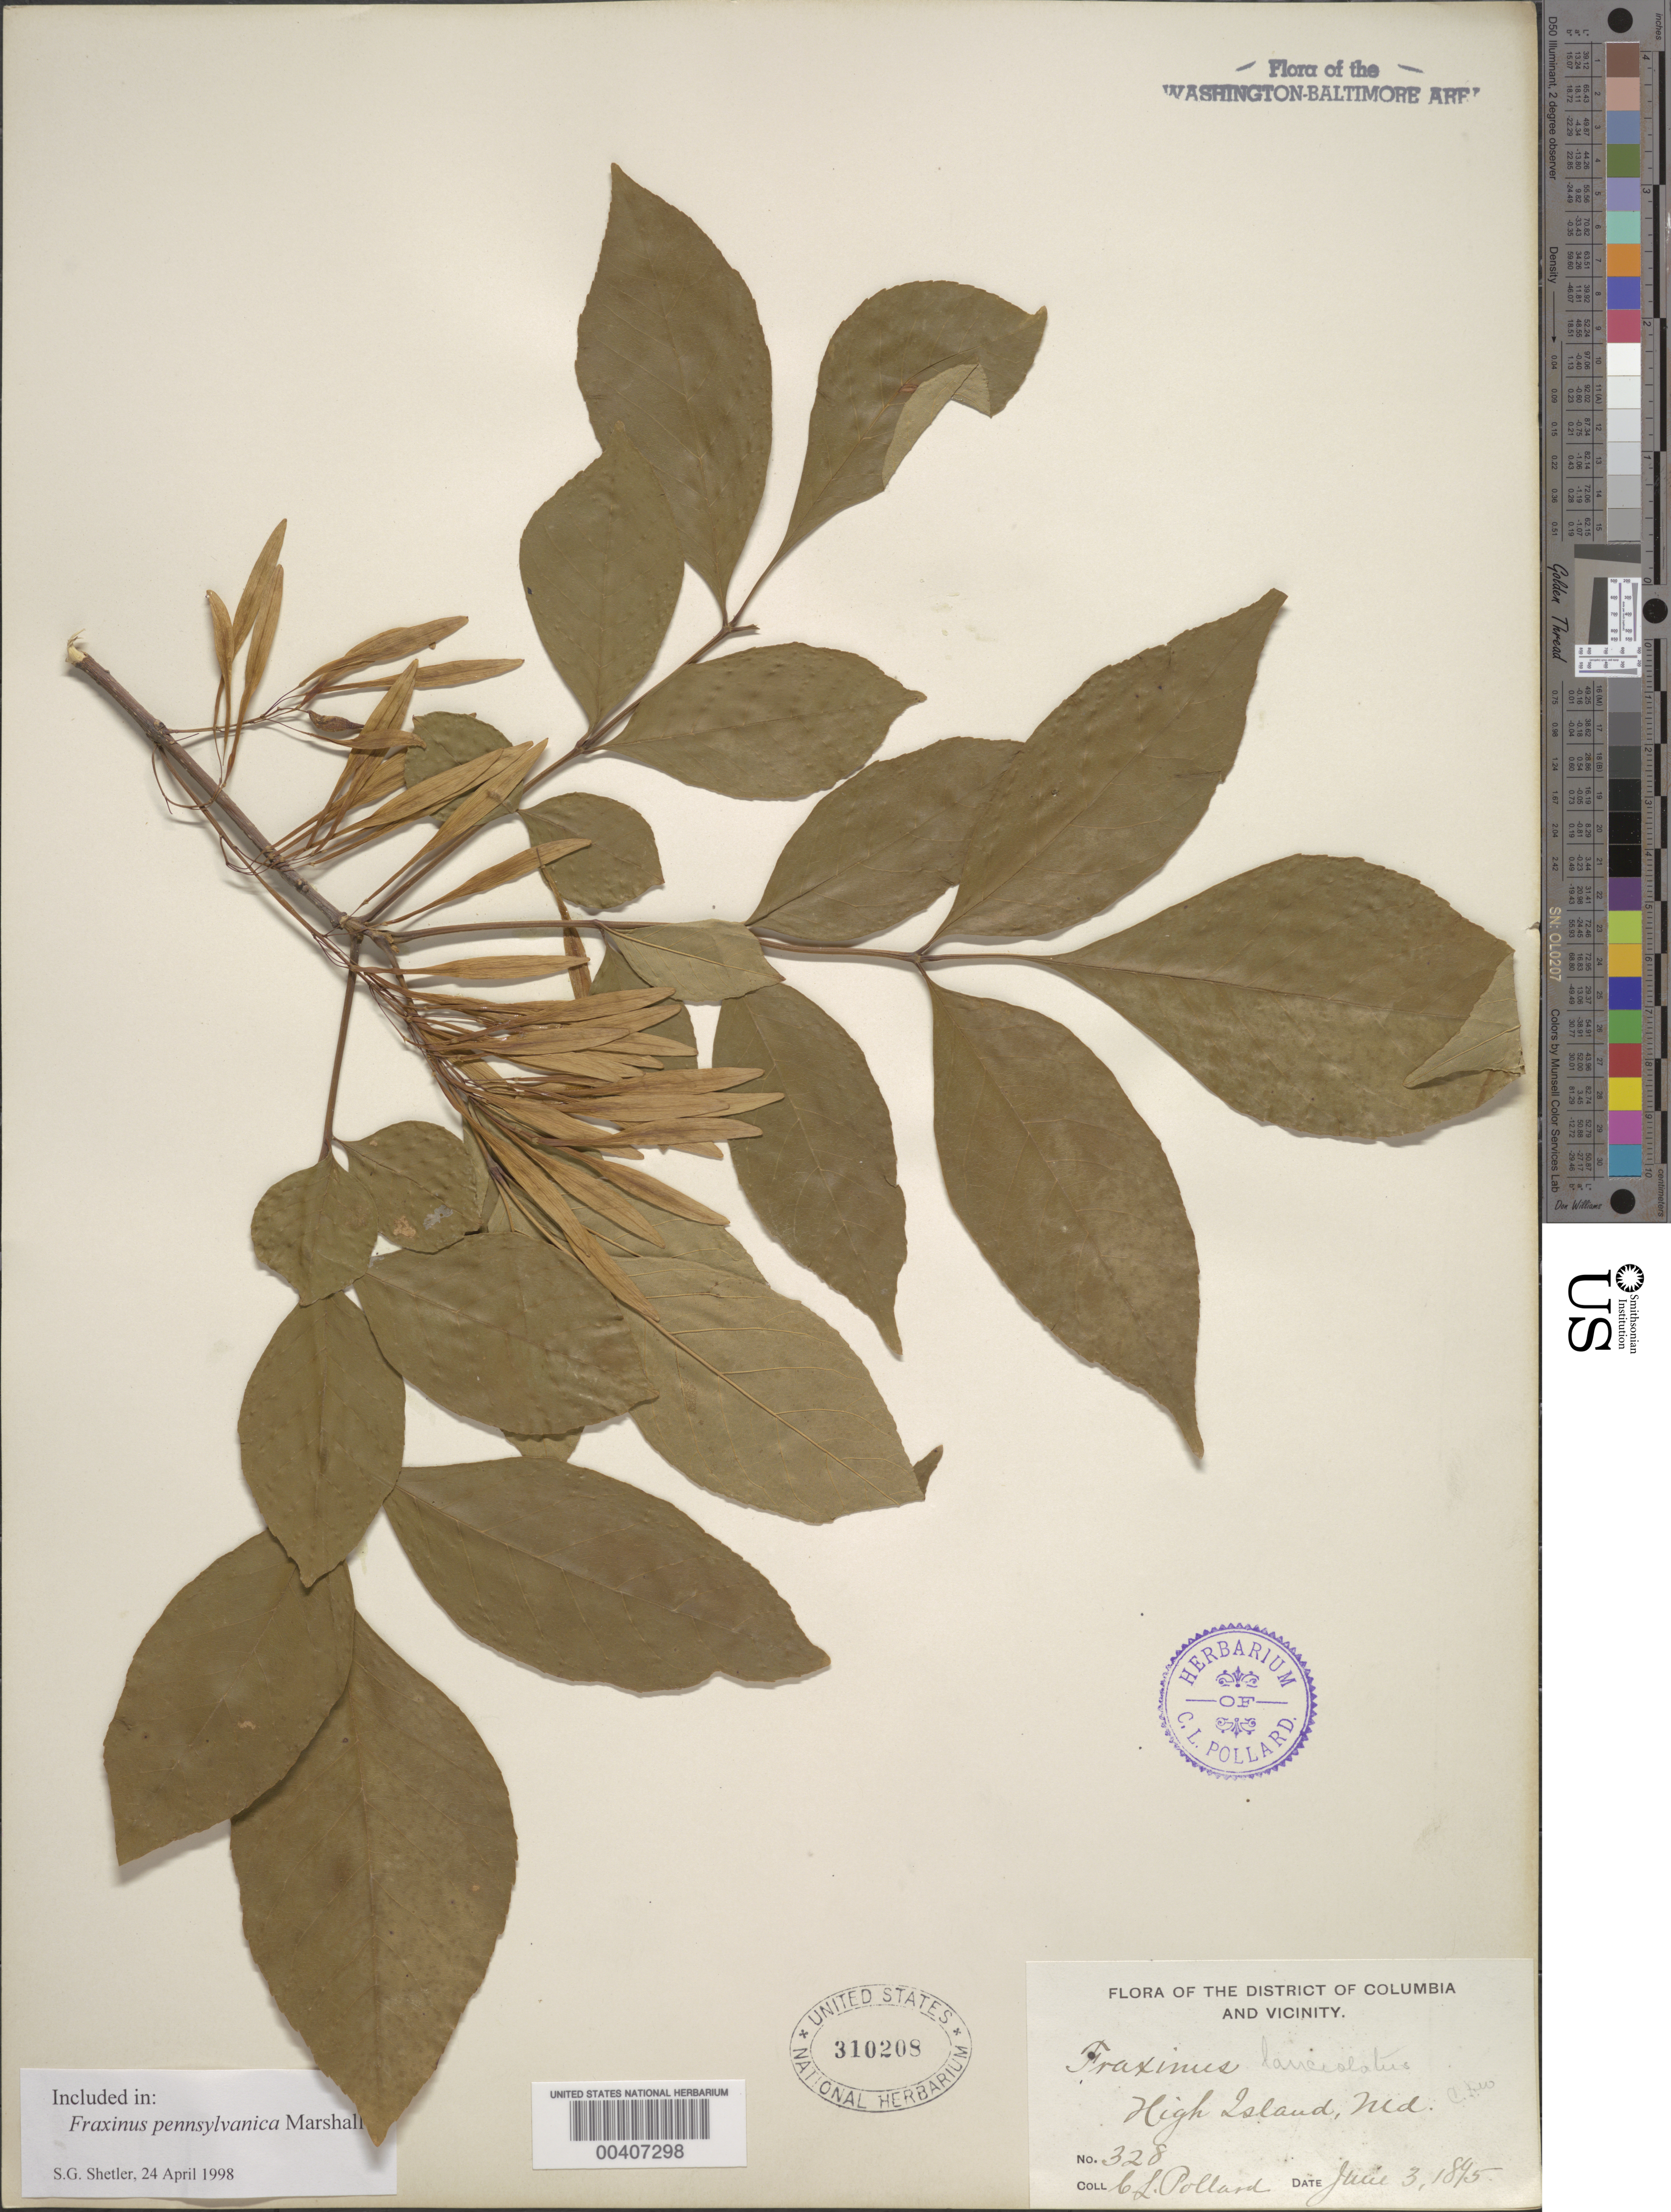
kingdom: Plantae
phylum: Tracheophyta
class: Magnoliopsida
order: Lamiales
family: Oleaceae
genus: Fraxinus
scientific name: Fraxinus pennsylvanica var. subintegerrima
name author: Marshall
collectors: C. L. Pollard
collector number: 328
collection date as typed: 03 Jun 1895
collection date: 1895-06-03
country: United States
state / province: Maryland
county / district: Montgomery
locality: High Island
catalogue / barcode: US 310208